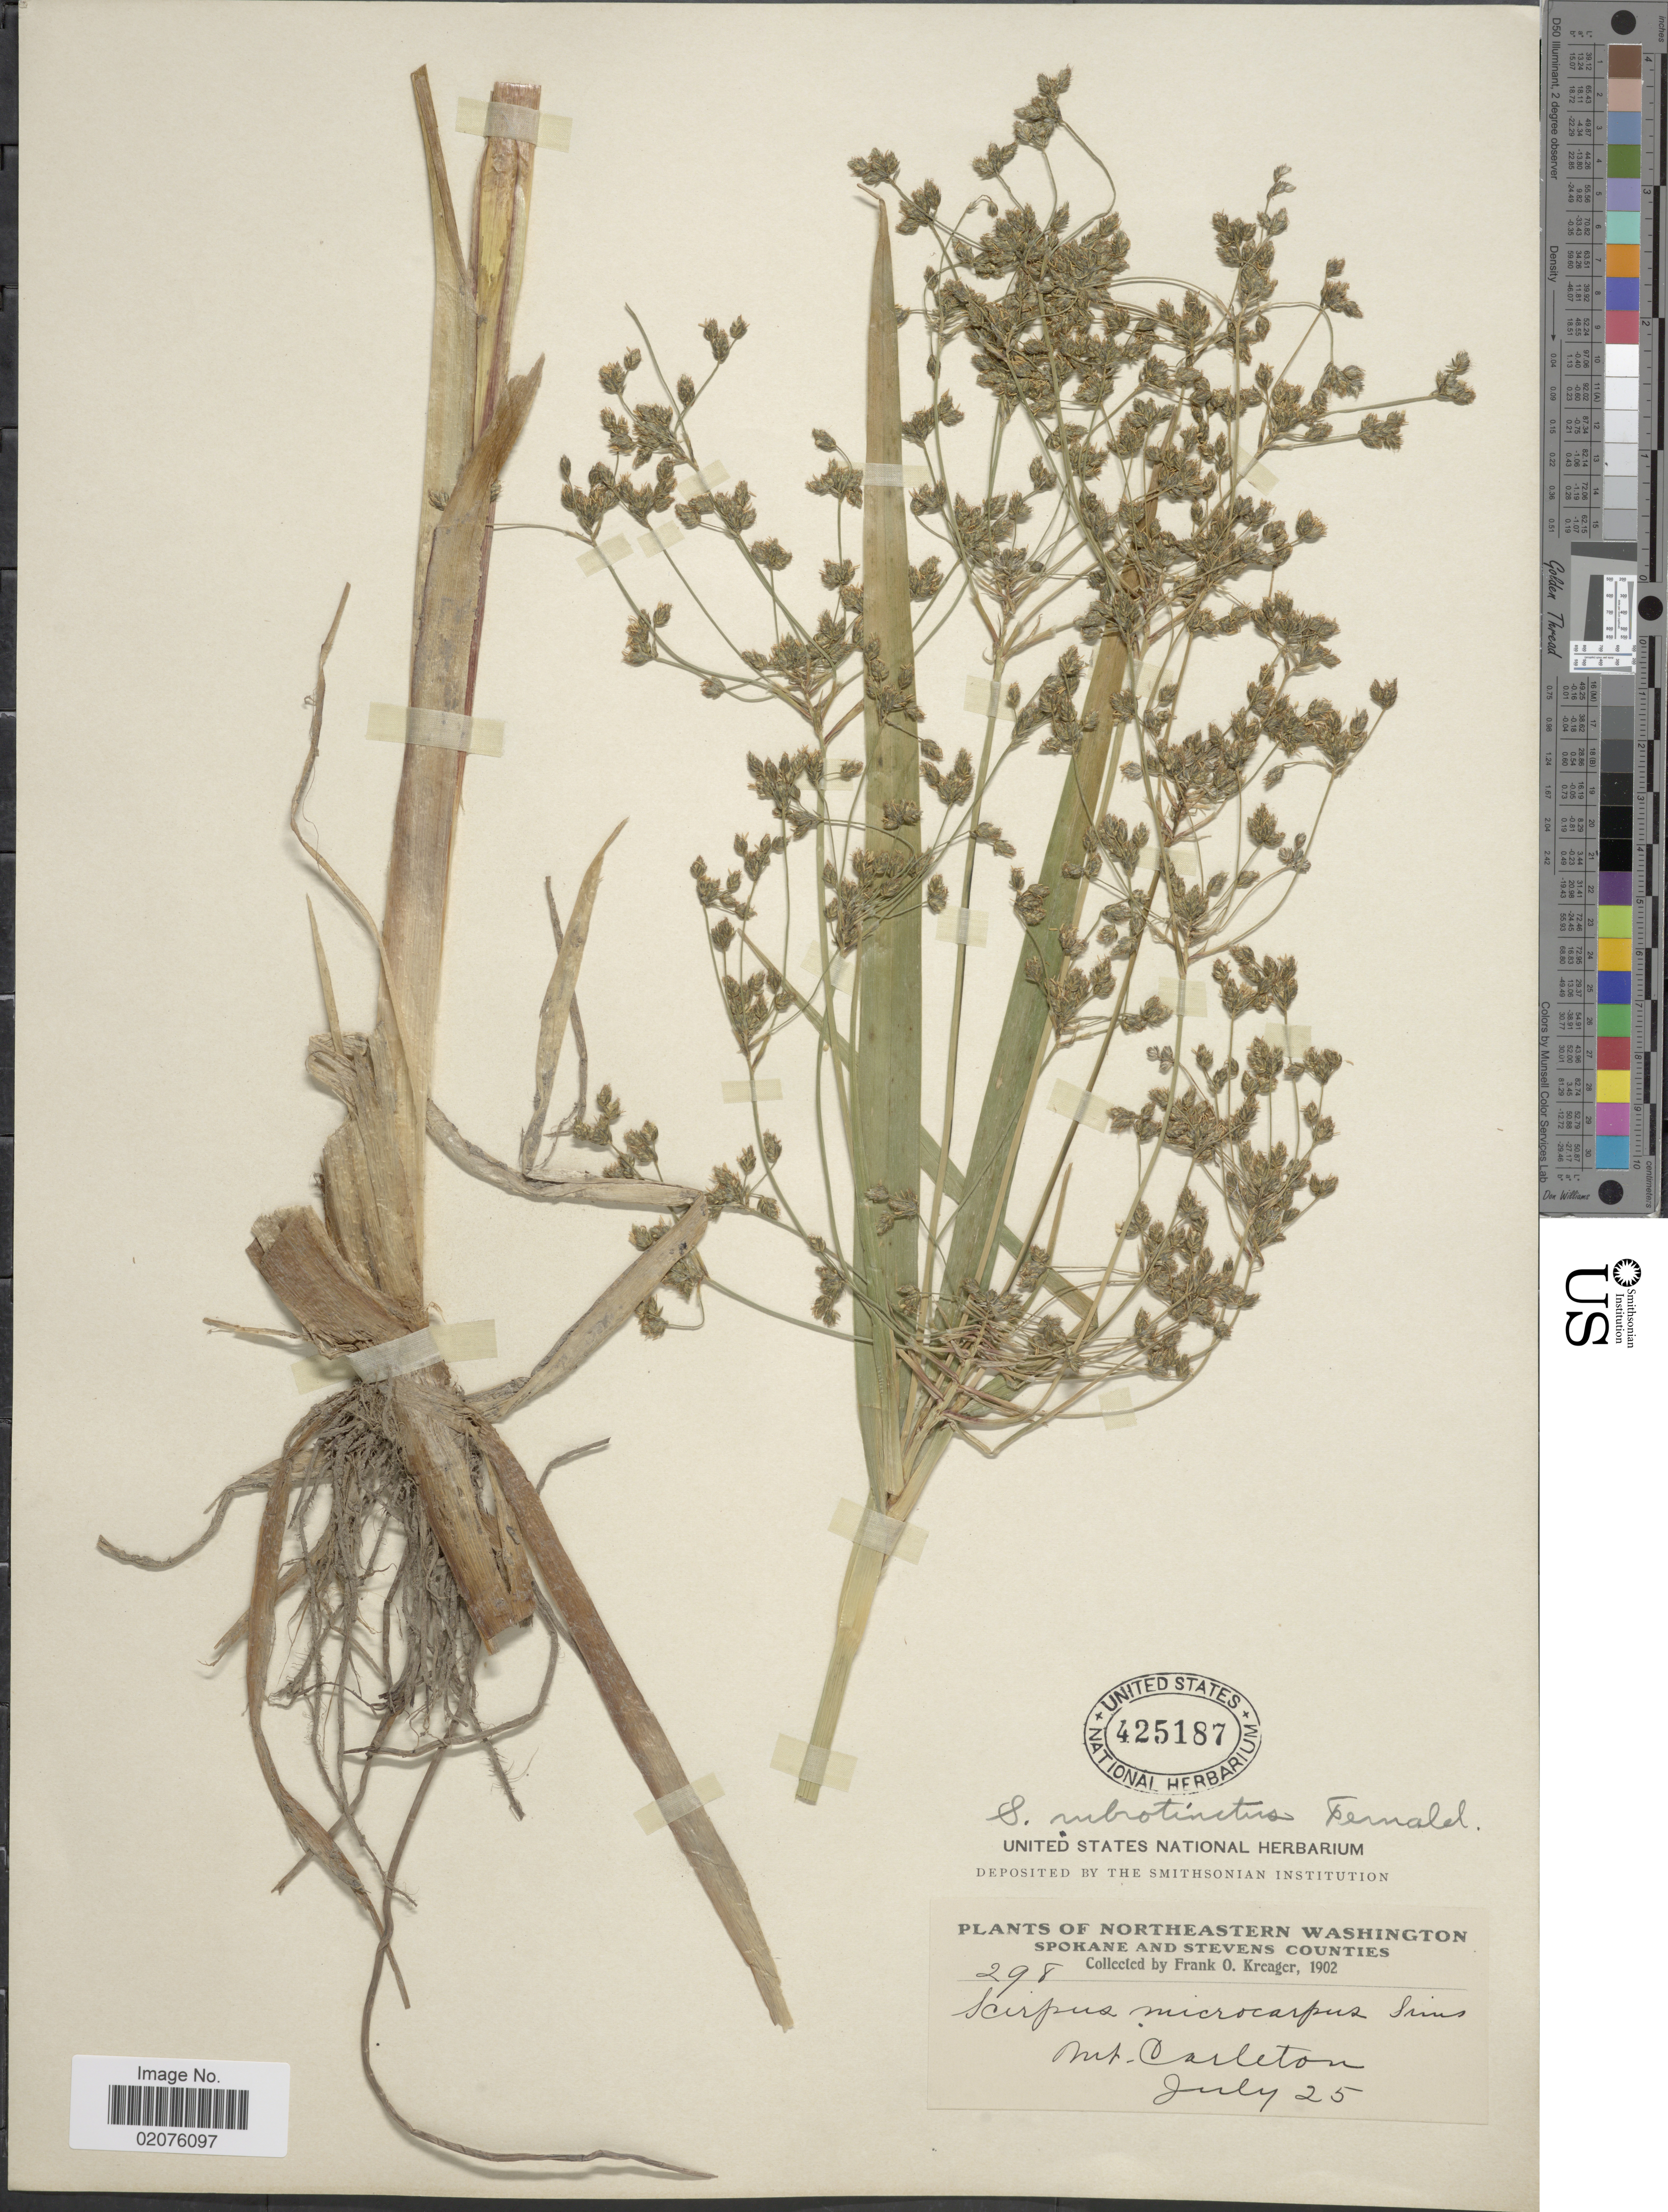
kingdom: Plantae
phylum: Tracheophyta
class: Liliopsida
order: Poales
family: Cyperaceae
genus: Scirpus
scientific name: Scirpus microcarpus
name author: J. Presl & C. Presl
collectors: F. Kreager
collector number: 298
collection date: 1902-07-25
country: United States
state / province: Washington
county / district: Spokane / Stevens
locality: Northeastern Washington, Spokane and Stevens Counties, Mt. Carleton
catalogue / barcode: US 425187